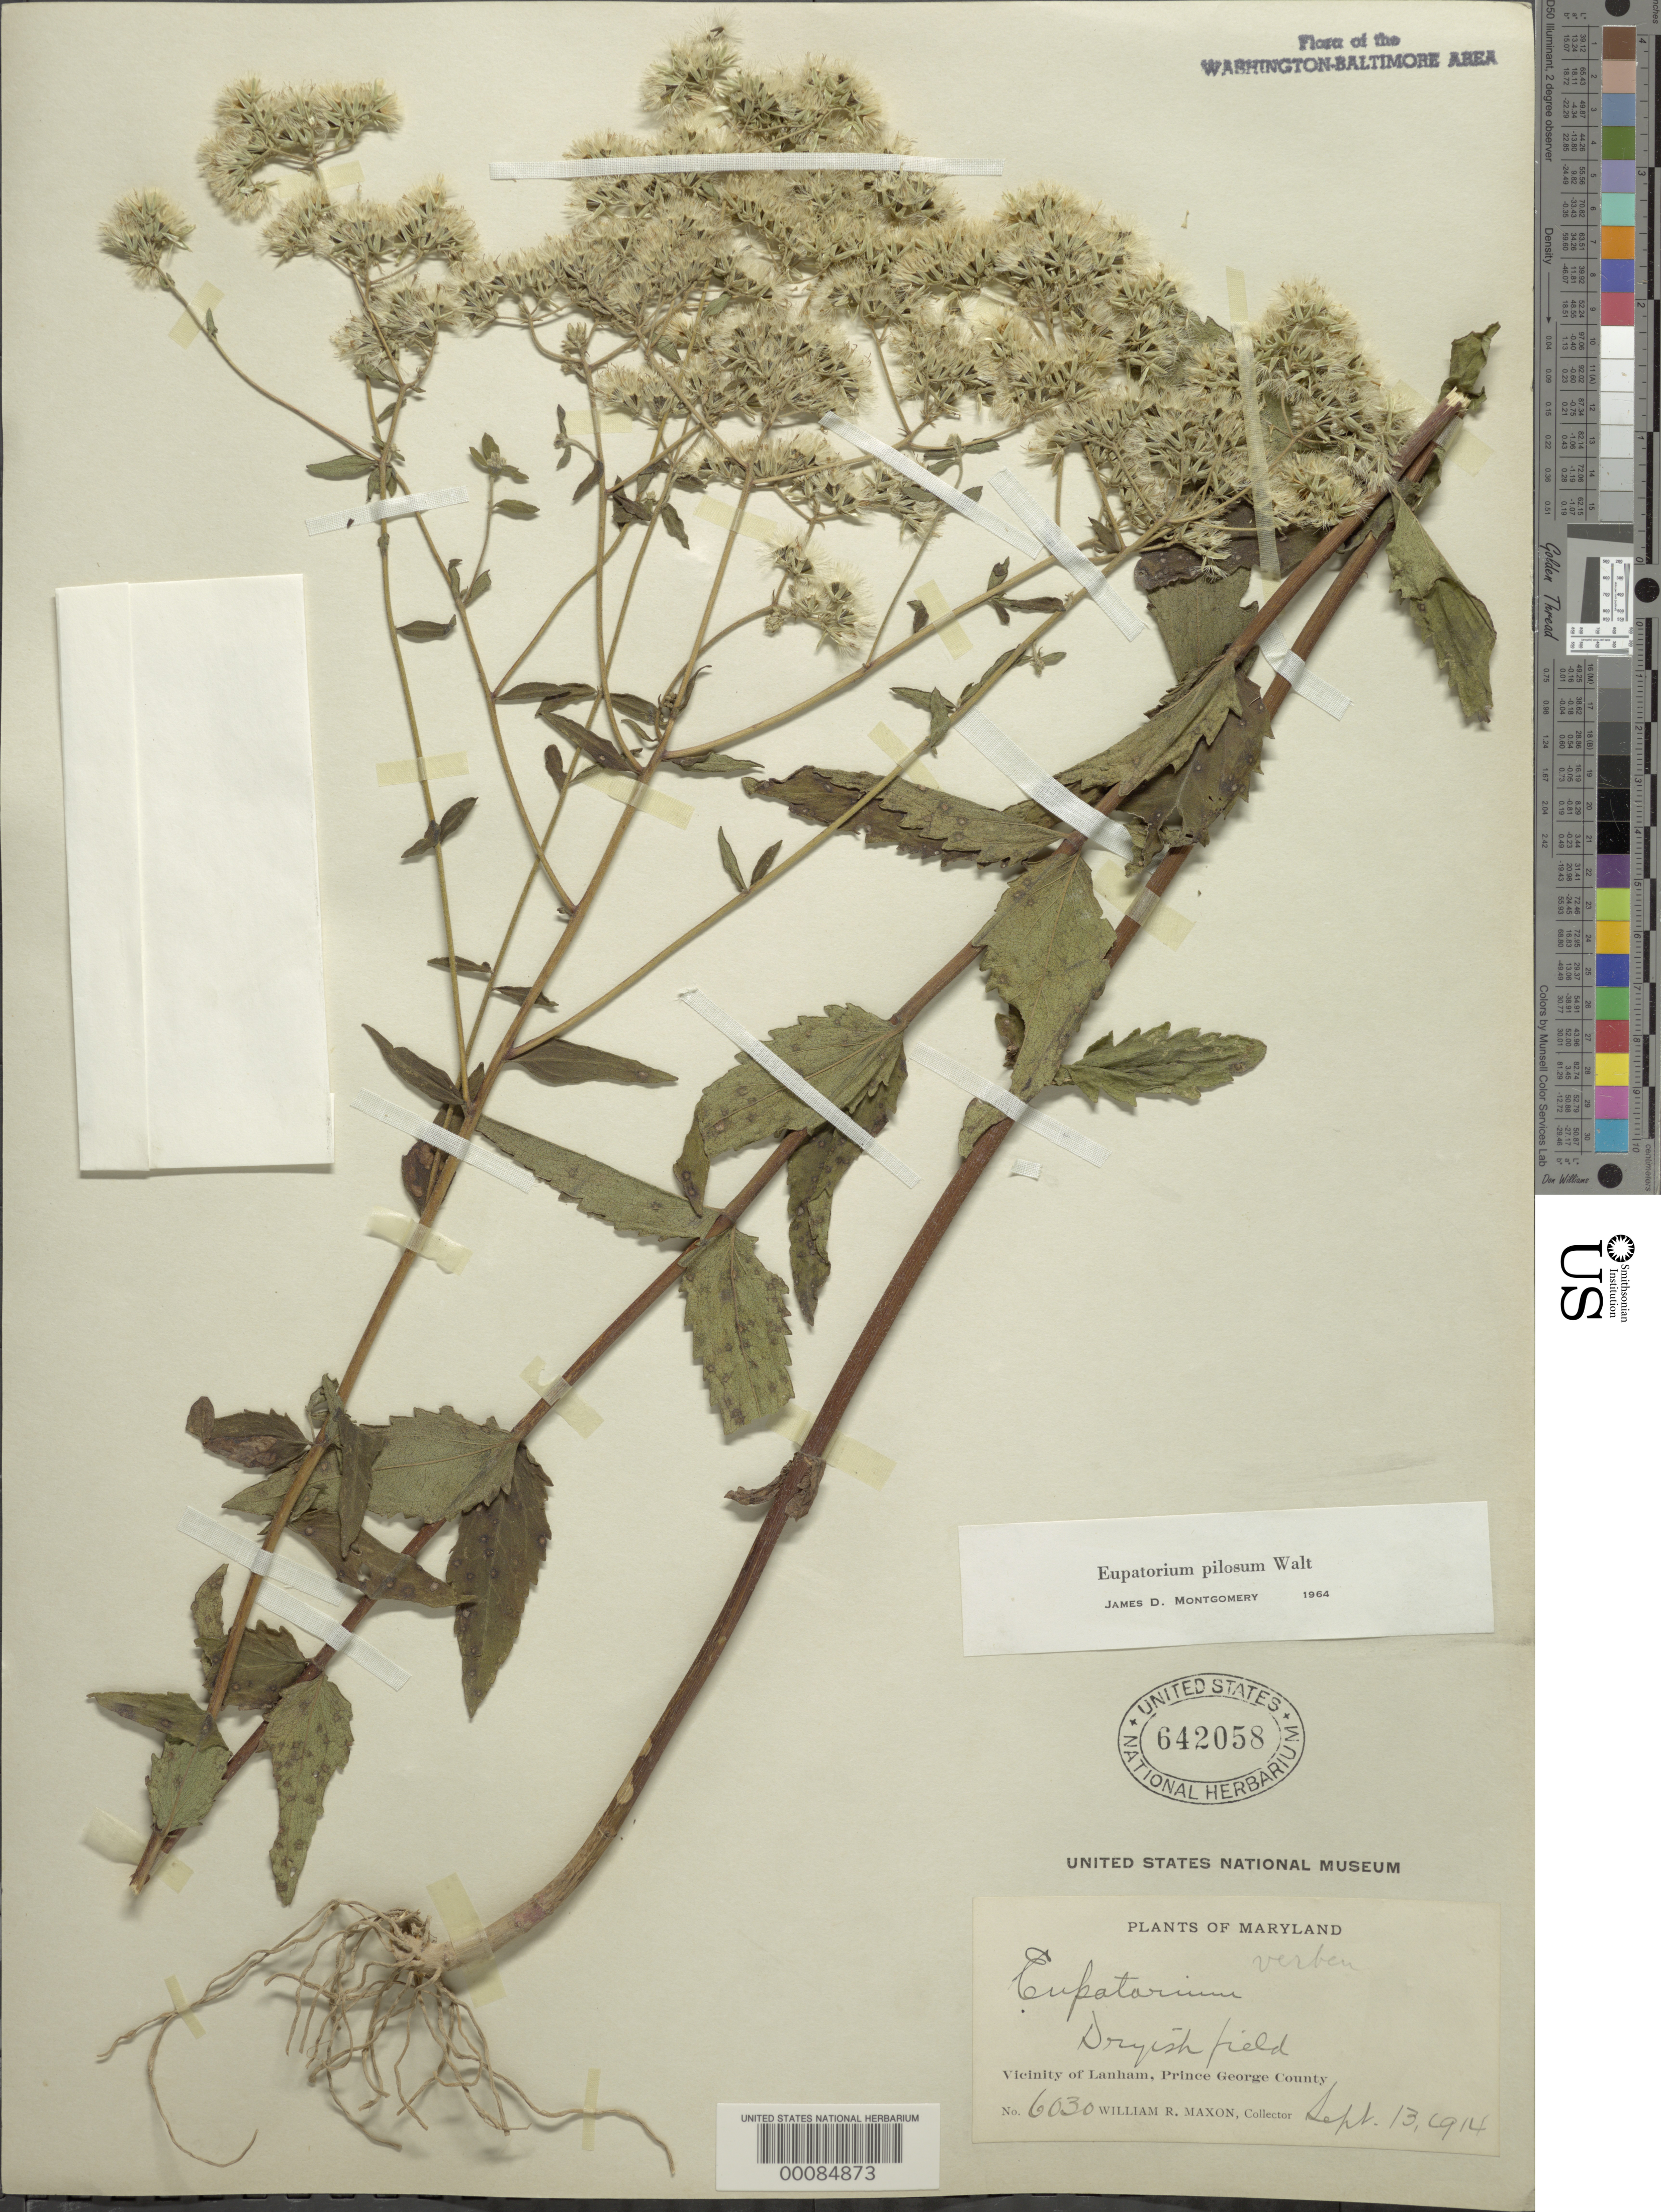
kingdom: Plantae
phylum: Tracheophyta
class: Magnoliopsida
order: Asterales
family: Asteraceae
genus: Eupatorium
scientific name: Eupatorium pilosum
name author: Walter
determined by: Montgomery, J. D.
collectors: W. R. Maxon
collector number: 6030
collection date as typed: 13 Sep 1914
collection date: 1914-09-13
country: United States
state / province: Maryland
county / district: Prince George's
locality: Lanham vicinity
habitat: Dryish field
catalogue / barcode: US 642058